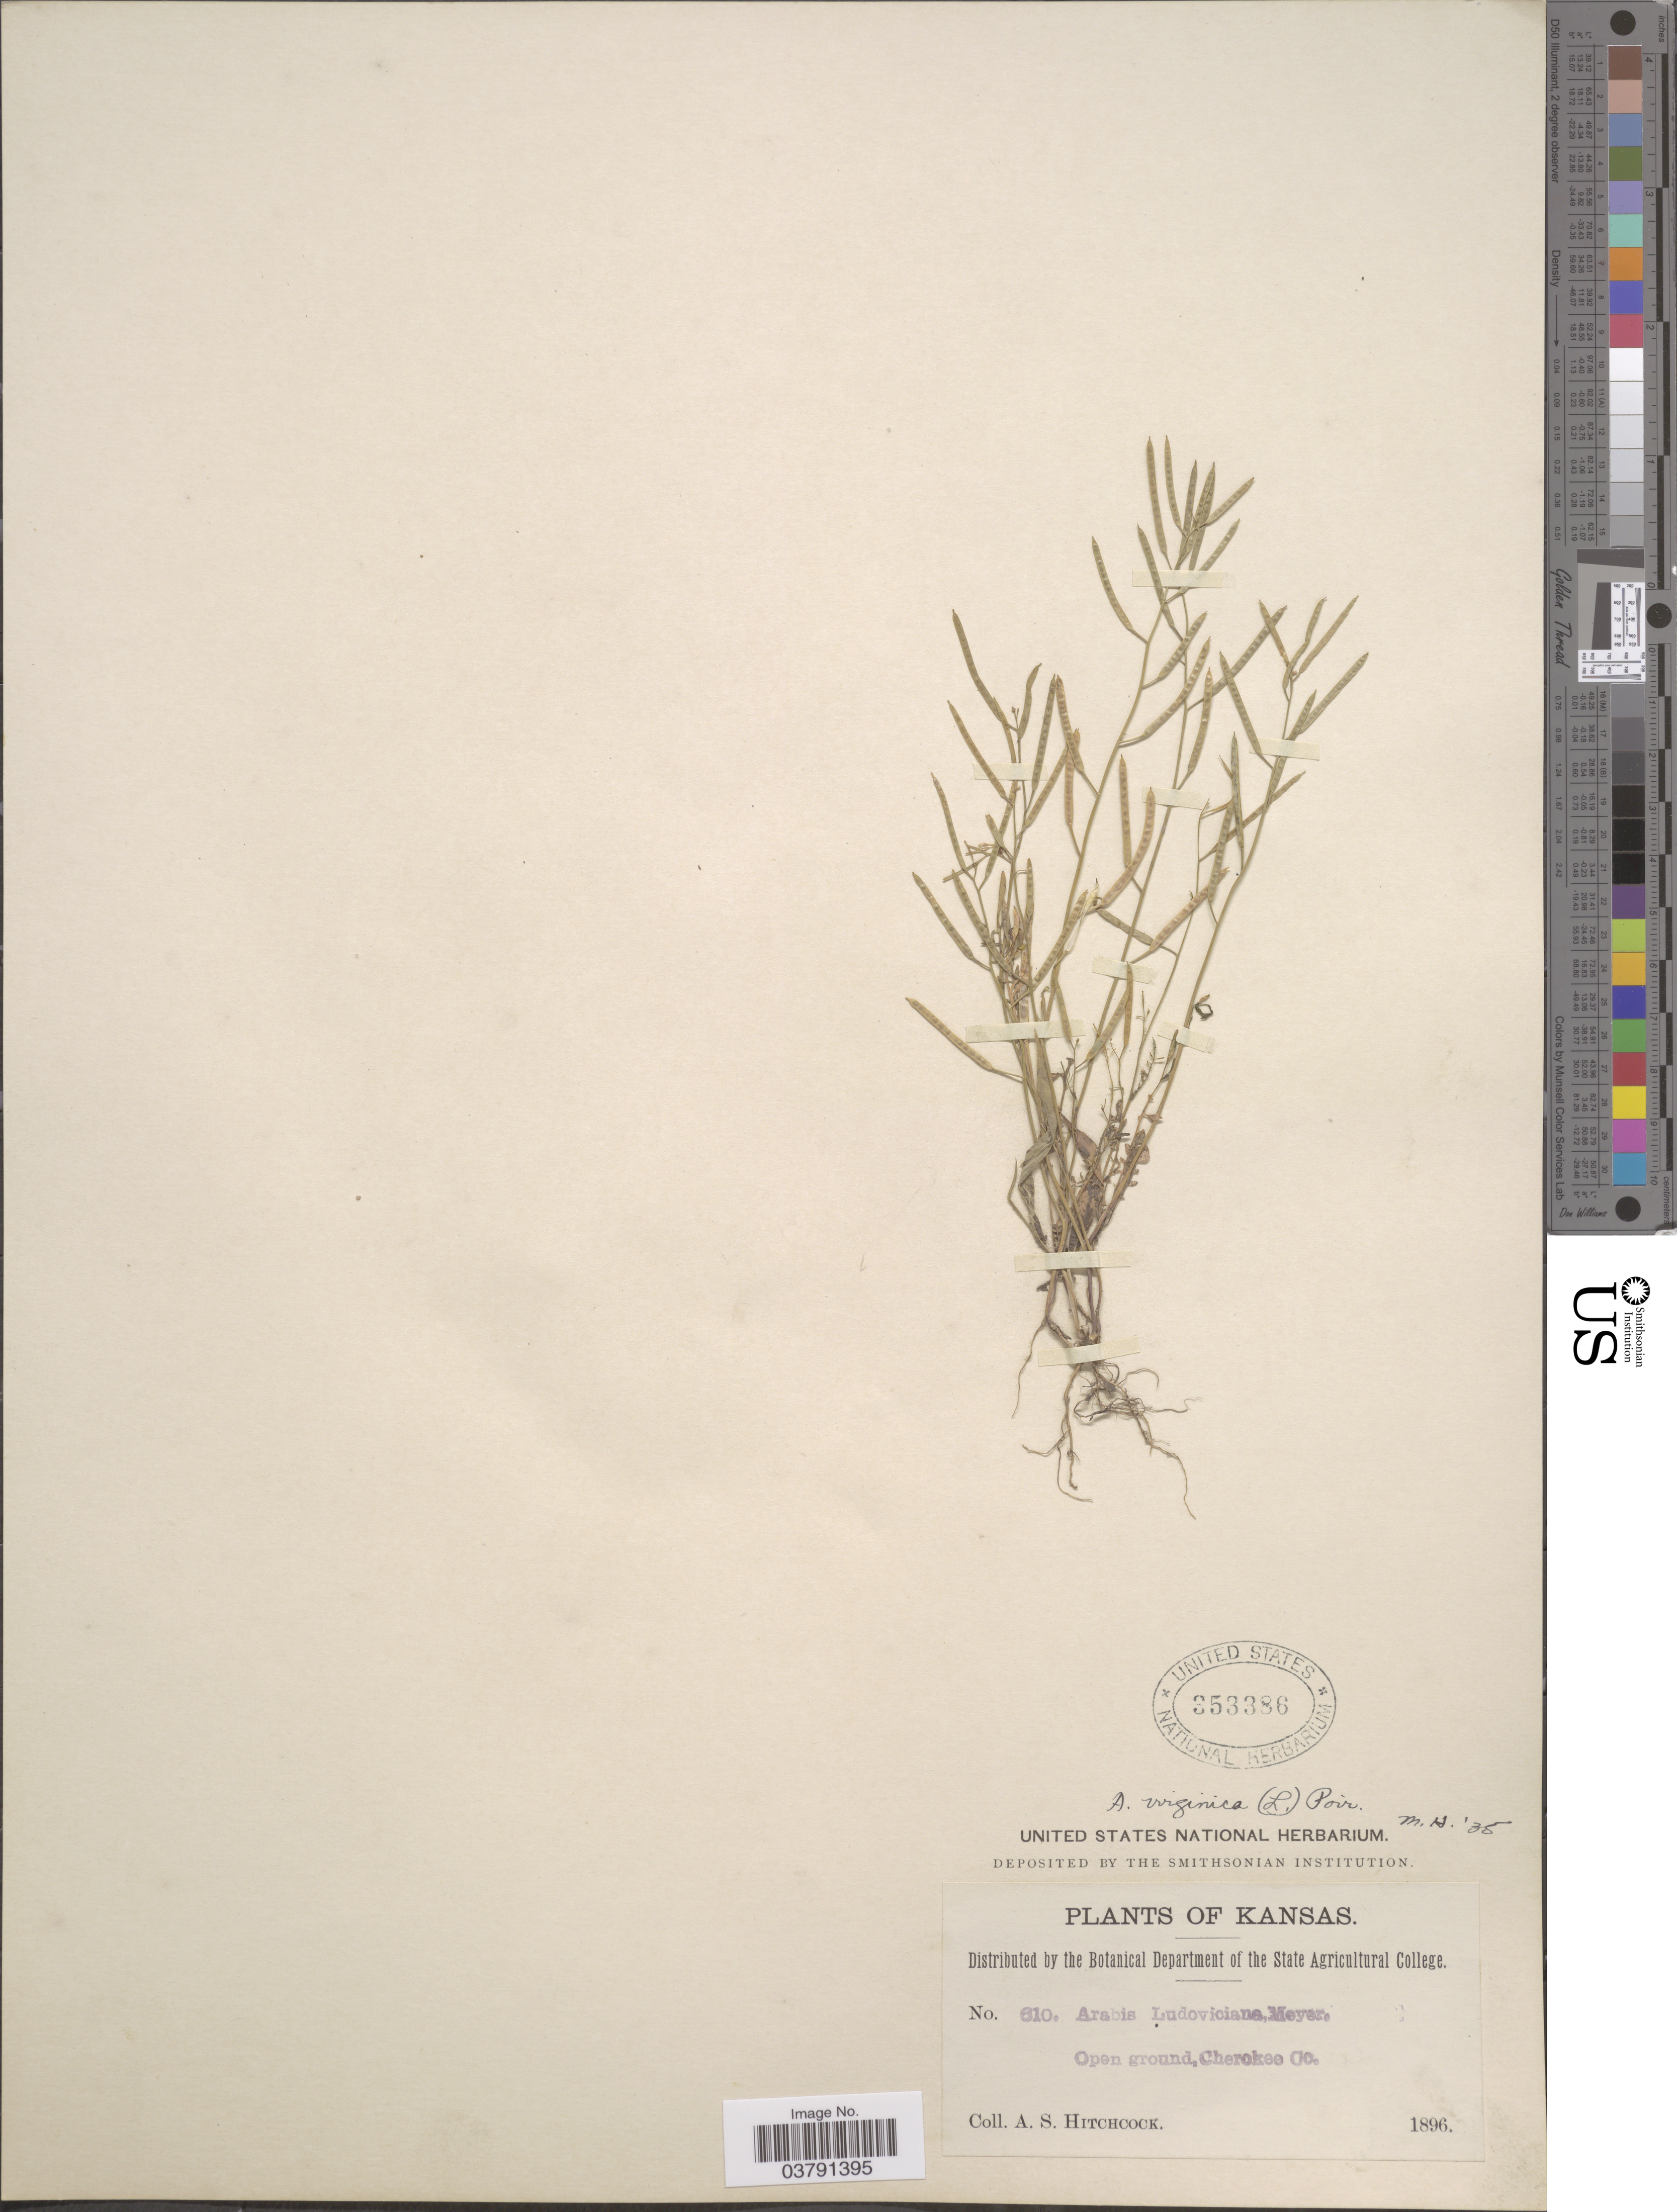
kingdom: Plantae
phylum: Tracheophyta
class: Magnoliopsida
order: Brassicales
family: Brassicaceae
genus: Planodes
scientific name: Planodes virginicum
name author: (L.) Greene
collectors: A. S. Hitchcock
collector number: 610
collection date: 1896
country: United States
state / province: Kansas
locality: Open ground, Cherokee Co.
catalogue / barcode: US 353386